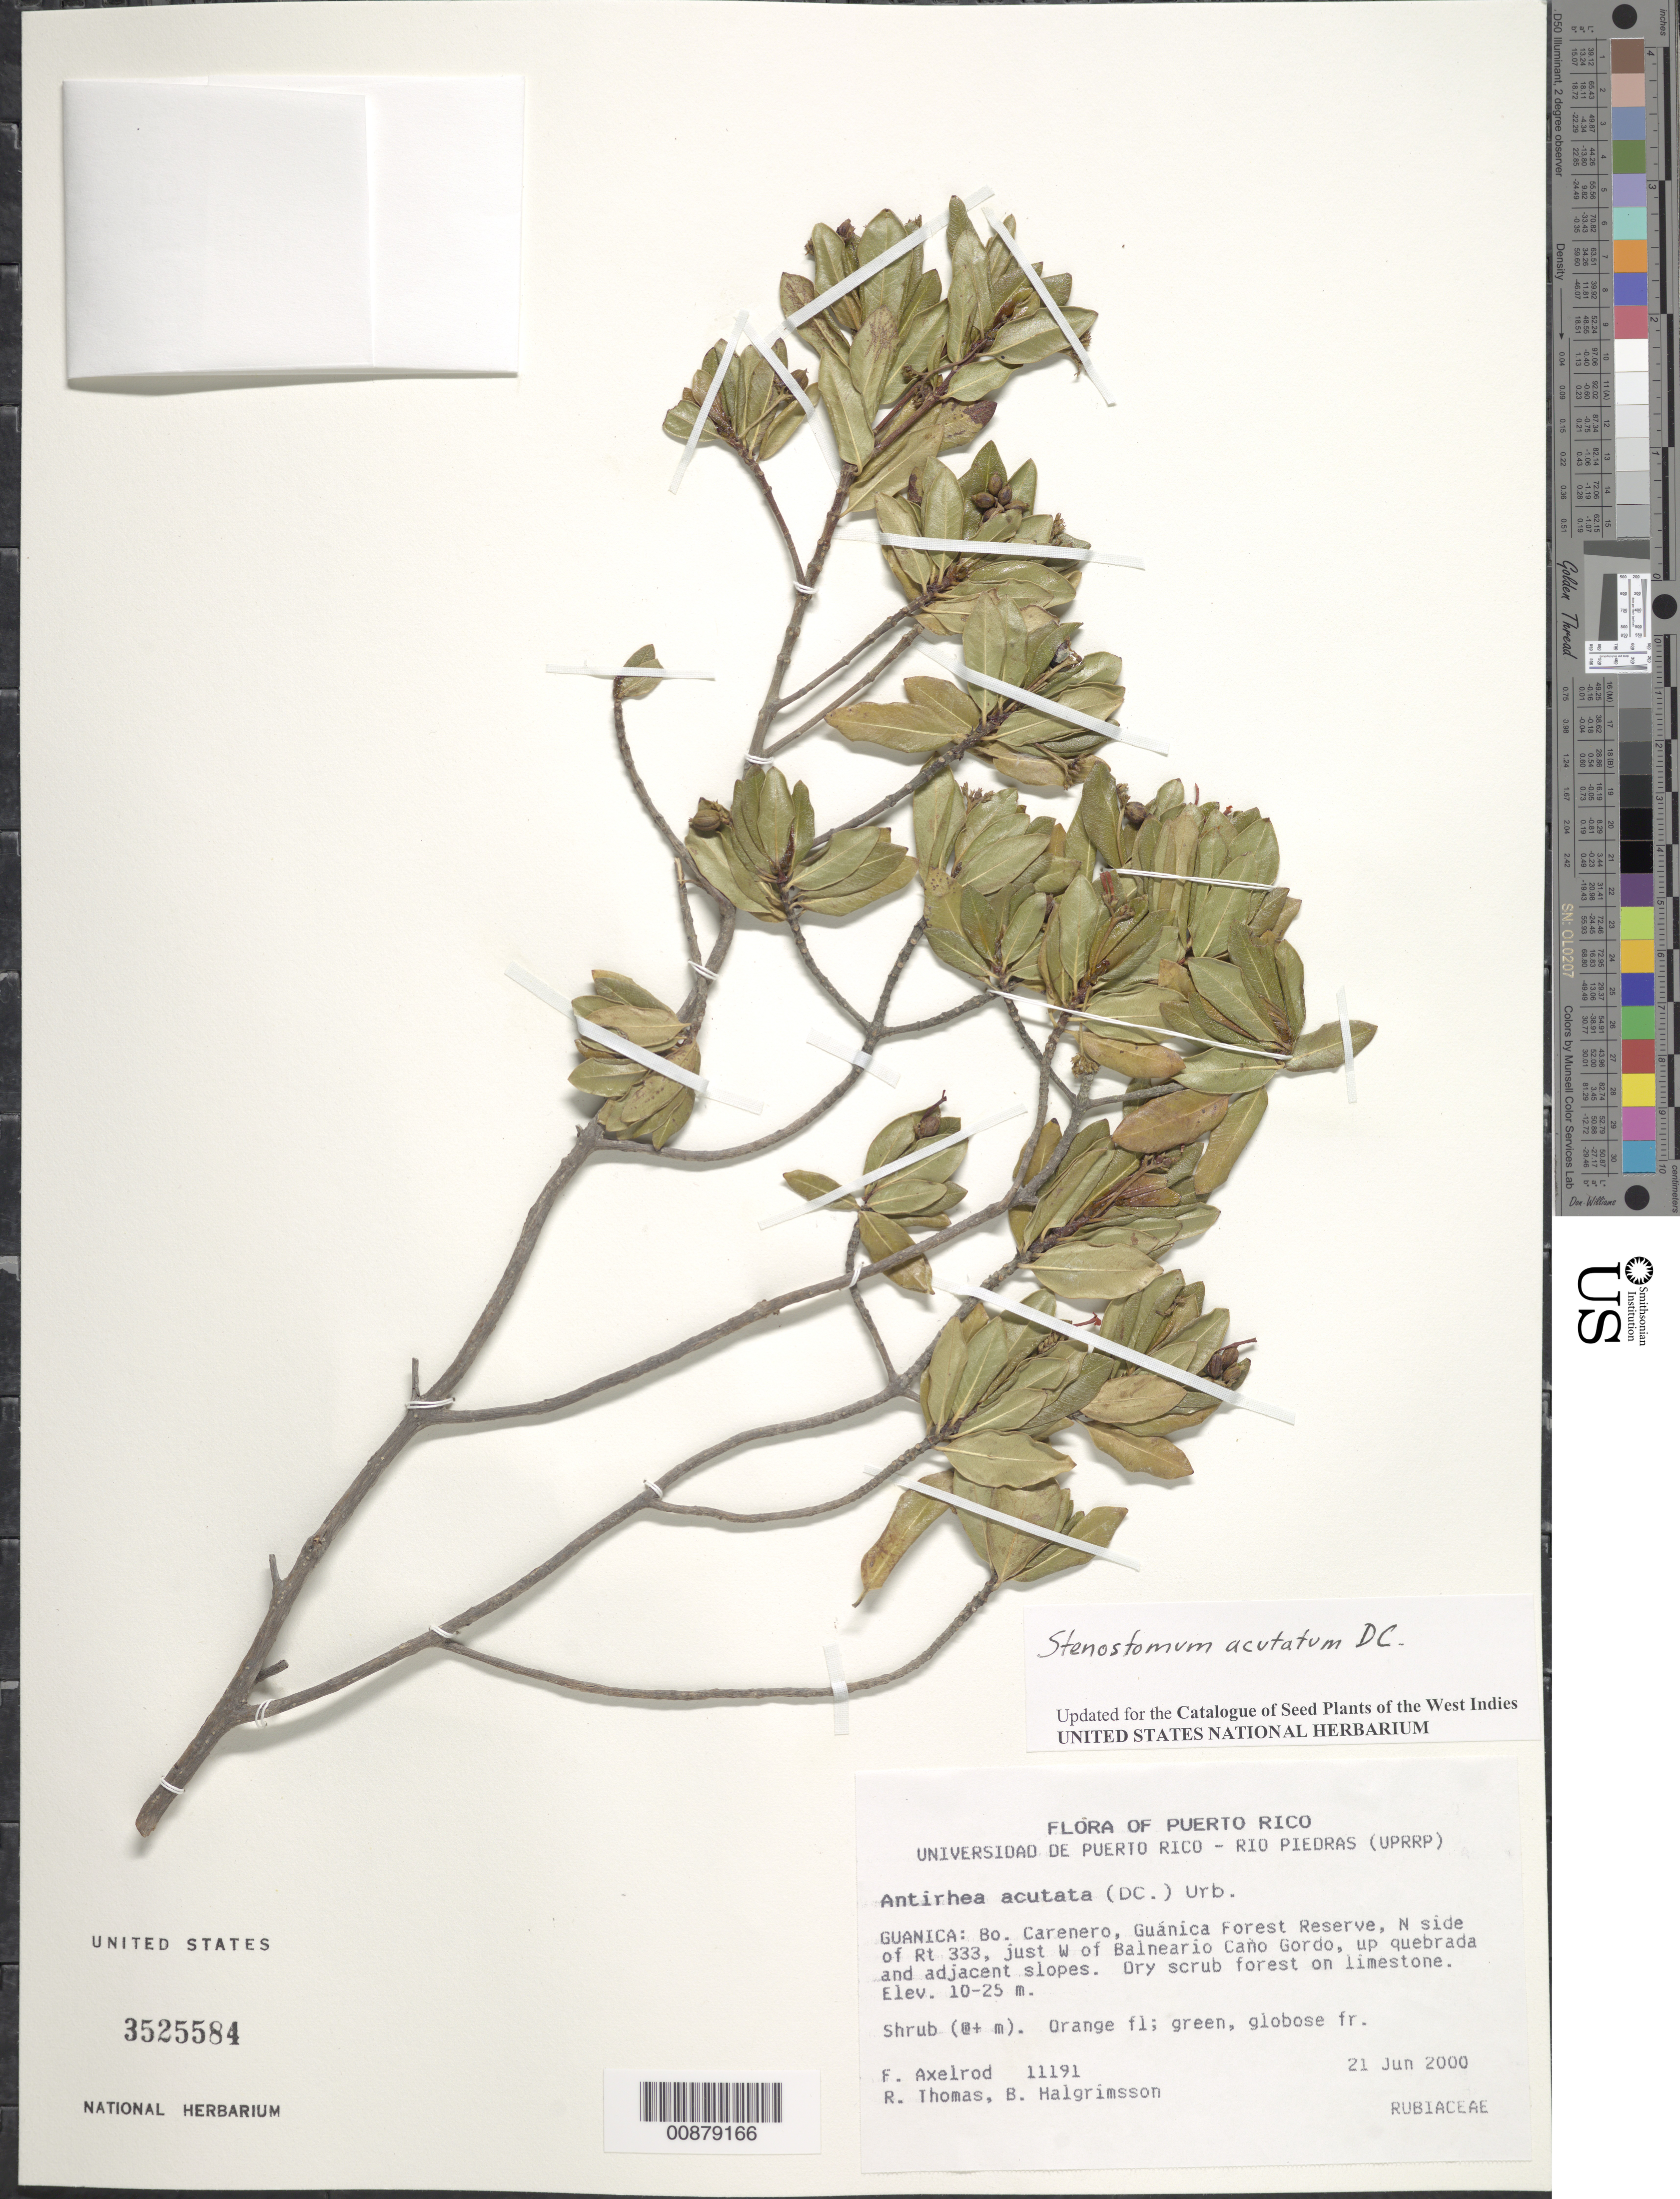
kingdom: Plantae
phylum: Tracheophyta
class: Magnoliopsida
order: Gentianales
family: Rubiaceae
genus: Stenostomum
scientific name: Stenostomum acutatum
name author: DC.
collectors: F. S. Axelrod, R. Thomas & B. Halgrimsson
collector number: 11191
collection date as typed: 21 Jun 2000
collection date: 2000-06-21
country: Puerto Rico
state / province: Guánica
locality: Bo. Carenero, Guánica Forest Reserve, N side of Rt. 333, just W of Balneario Caño Gordo, up quebrada and adjacent slopes.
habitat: Dry scrub forest on limestone.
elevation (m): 10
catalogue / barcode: US 3525584